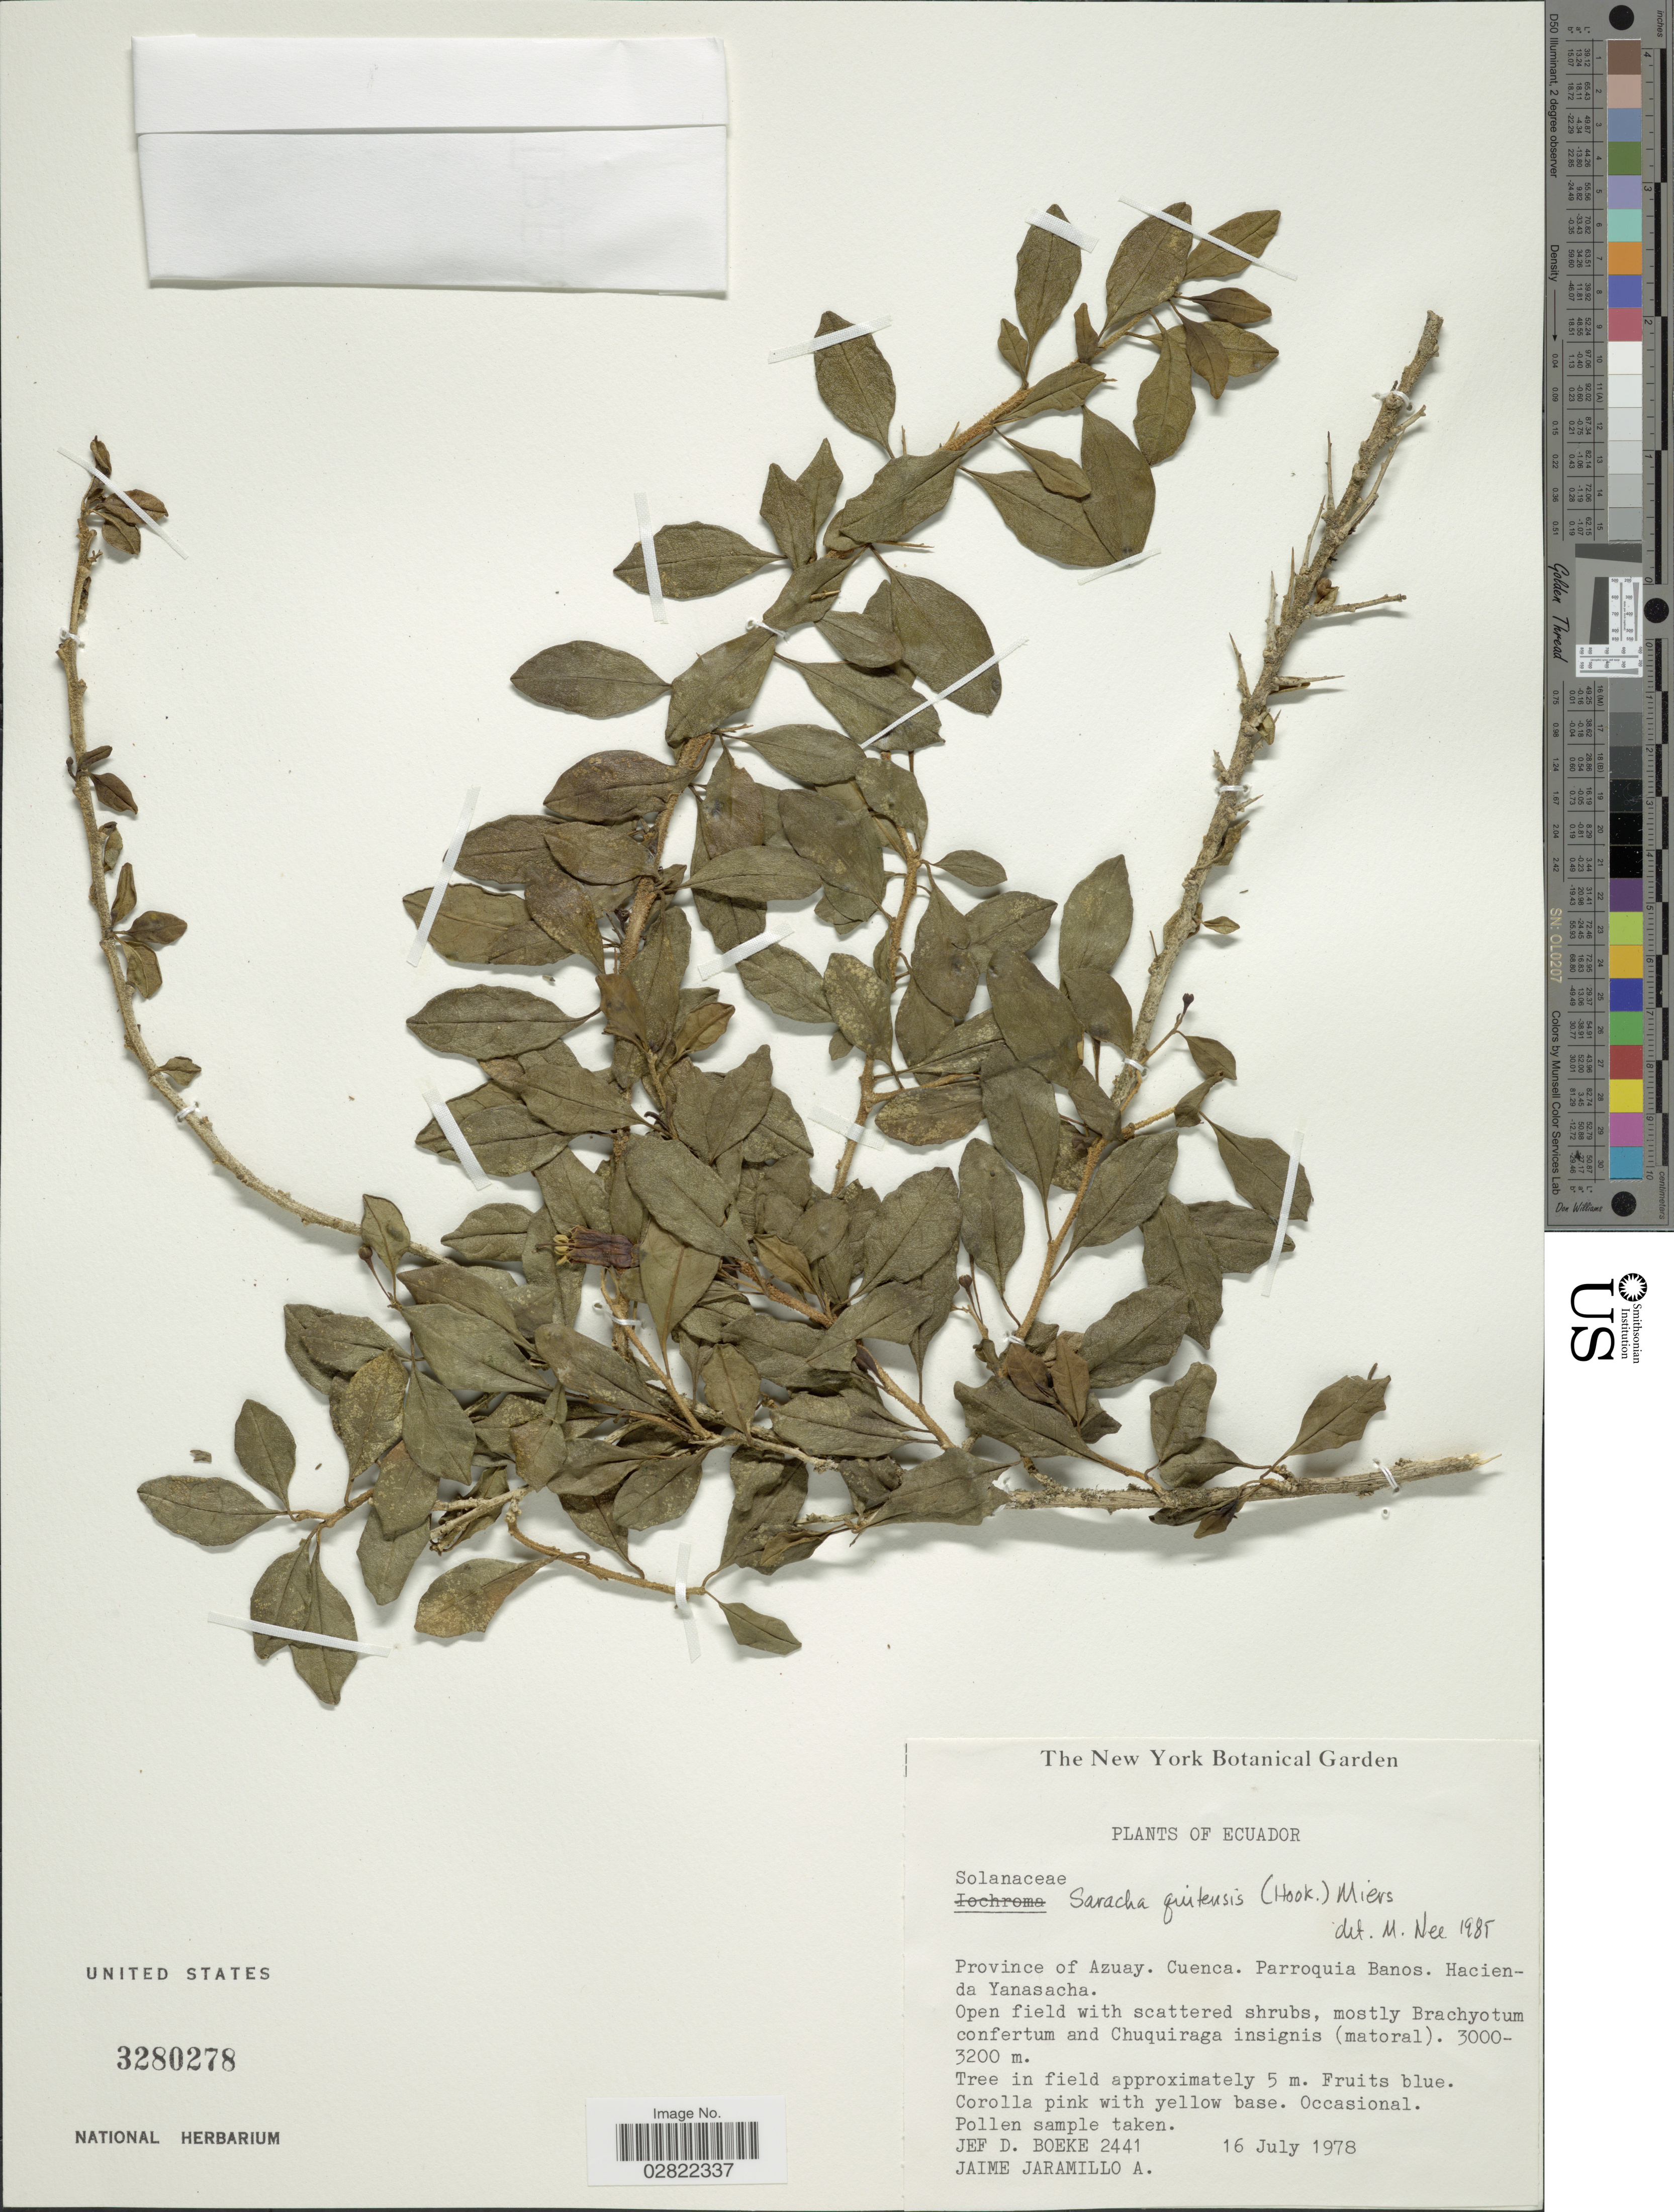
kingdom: Plantae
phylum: Tracheophyta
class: Magnoliopsida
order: Solanales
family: Solanaceae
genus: Saracha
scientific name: Saracha quitensis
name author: (Hook.) Miers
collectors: J. Boeke & J. L. Jaramillo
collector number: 2441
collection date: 1978-07-16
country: Ecuador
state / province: Azuay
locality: Province of Azuay, Cuenca, Parroquia Banos, Hacienda Yanasacha.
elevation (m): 3200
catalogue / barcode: US 3280278